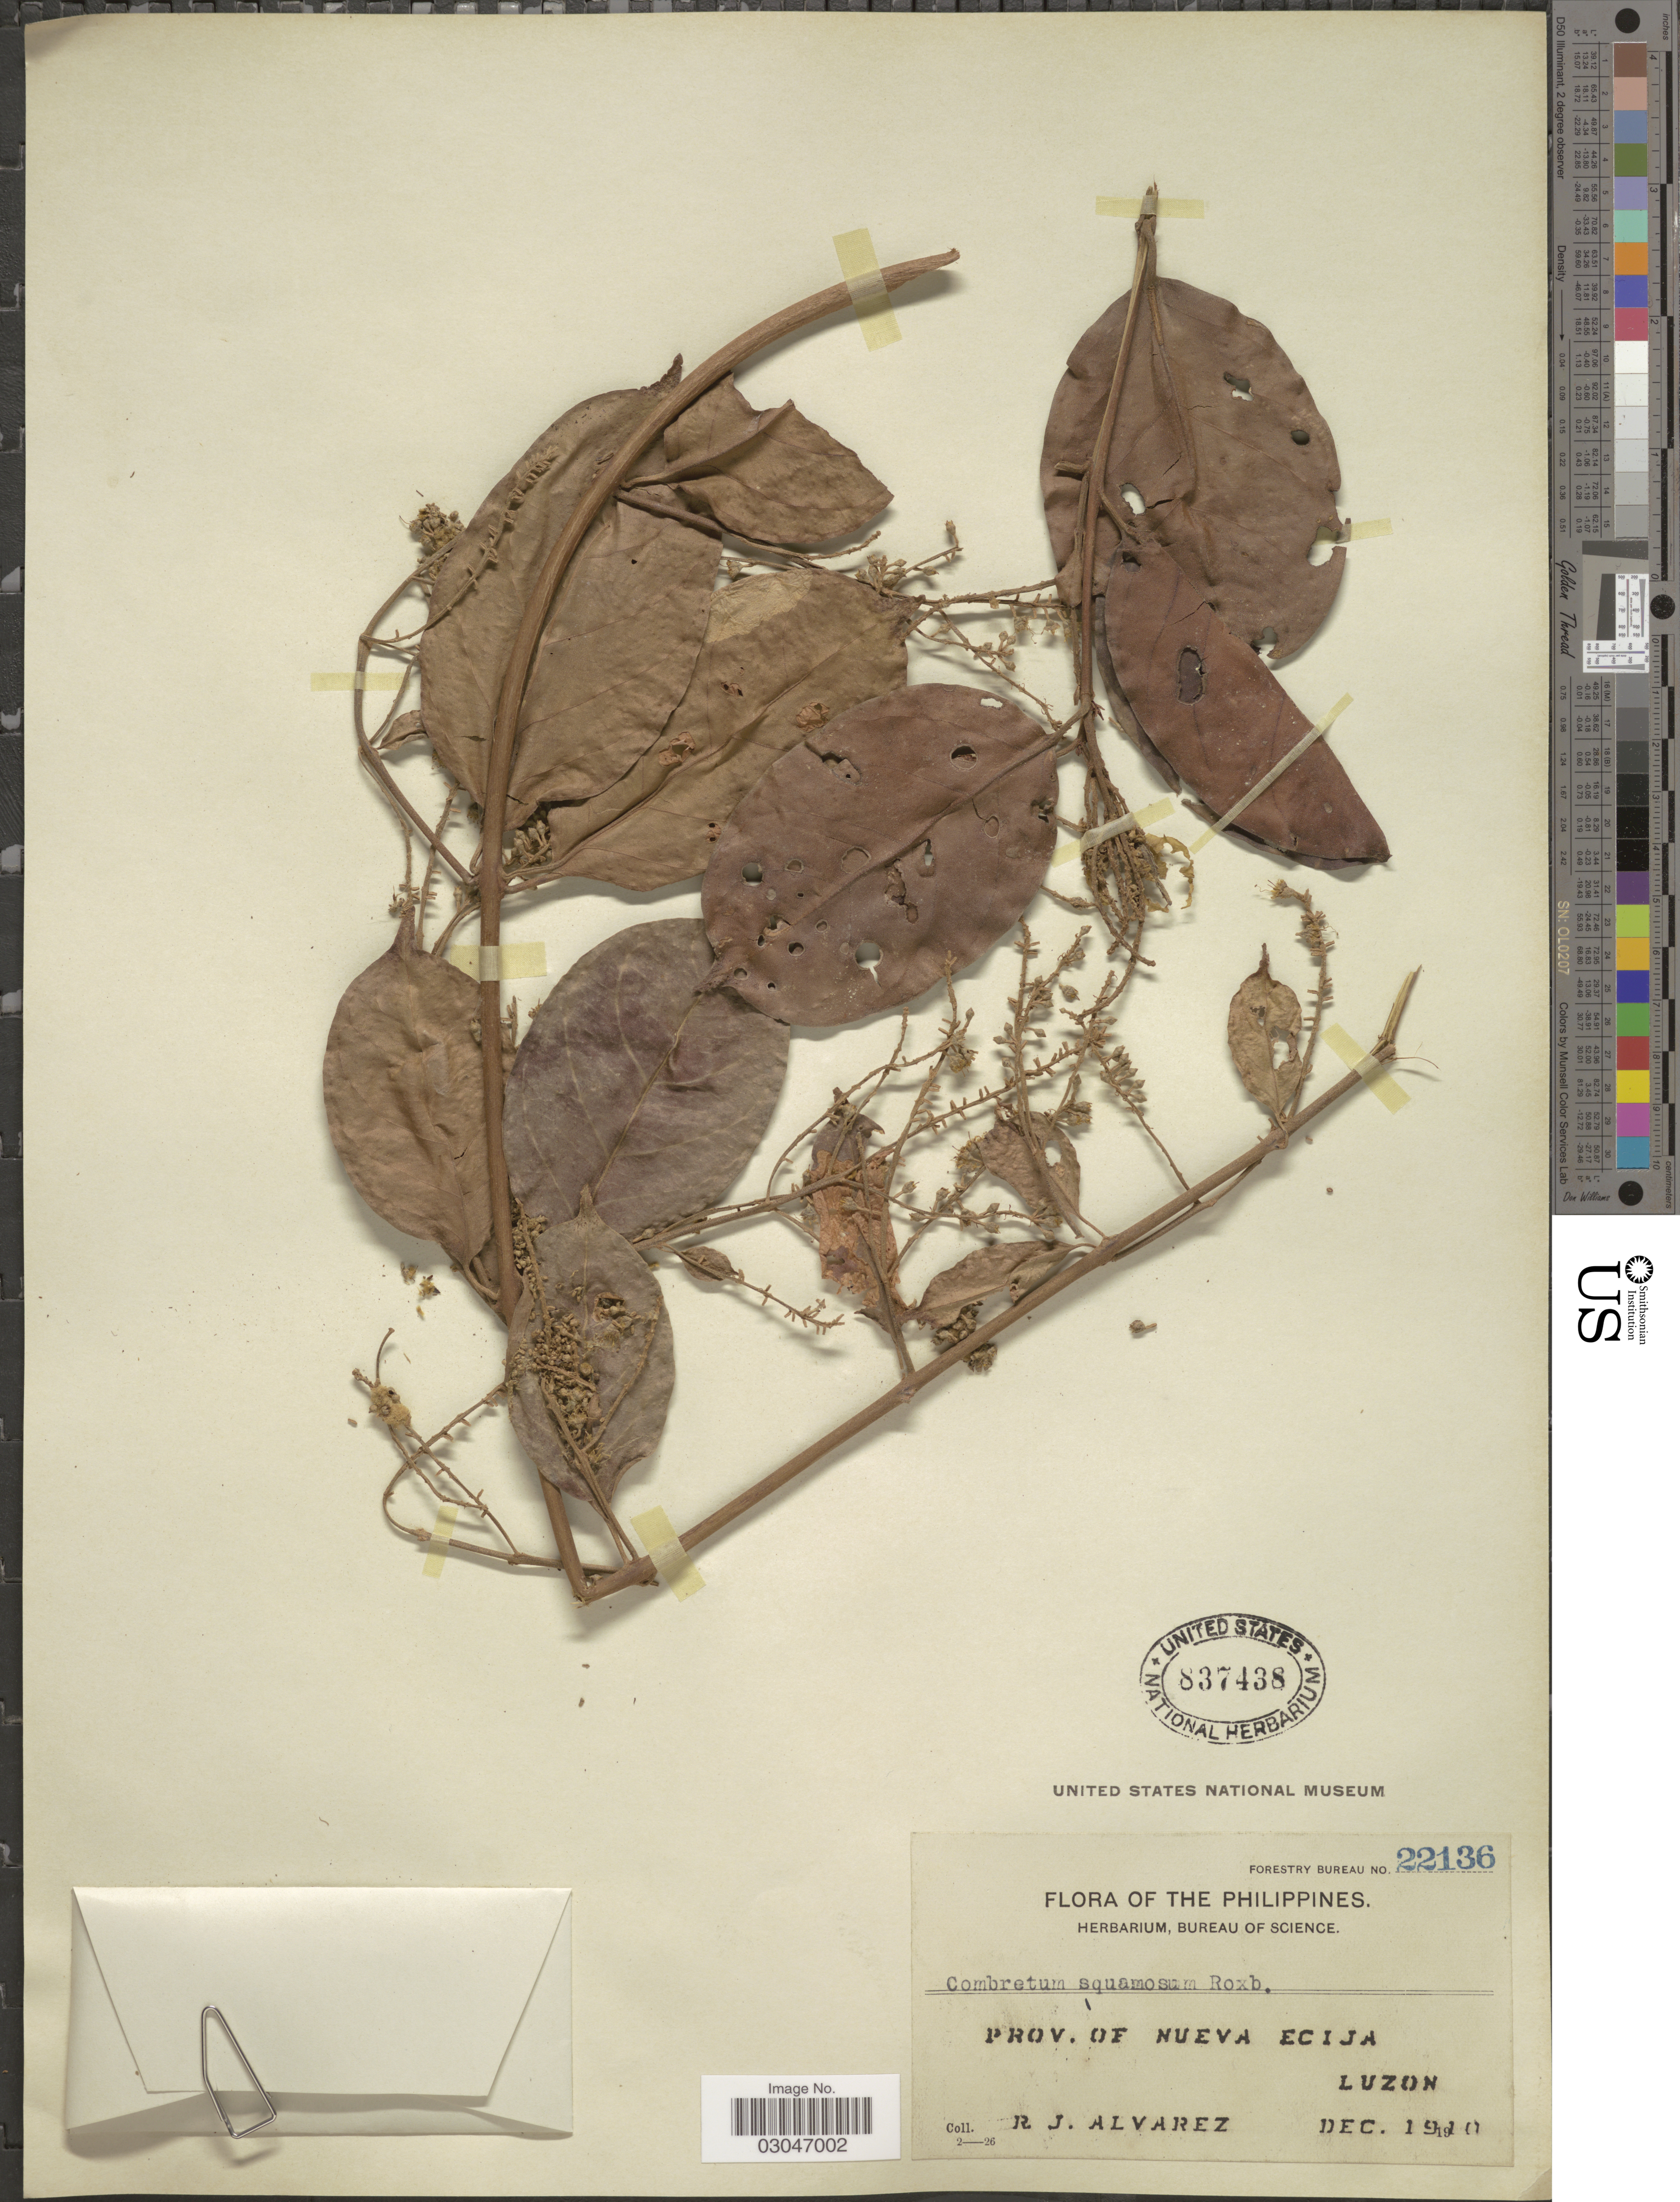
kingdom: Plantae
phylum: Tracheophyta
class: Magnoliopsida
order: Myrtales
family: Combretaceae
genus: Combretum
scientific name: Combretum squamosum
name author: Roxb.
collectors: R. Alvarez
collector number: Forestry Bureau 22136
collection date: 1910-12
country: Philippines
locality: Prov. of Nueva Ecija, Luzon.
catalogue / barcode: US 837438